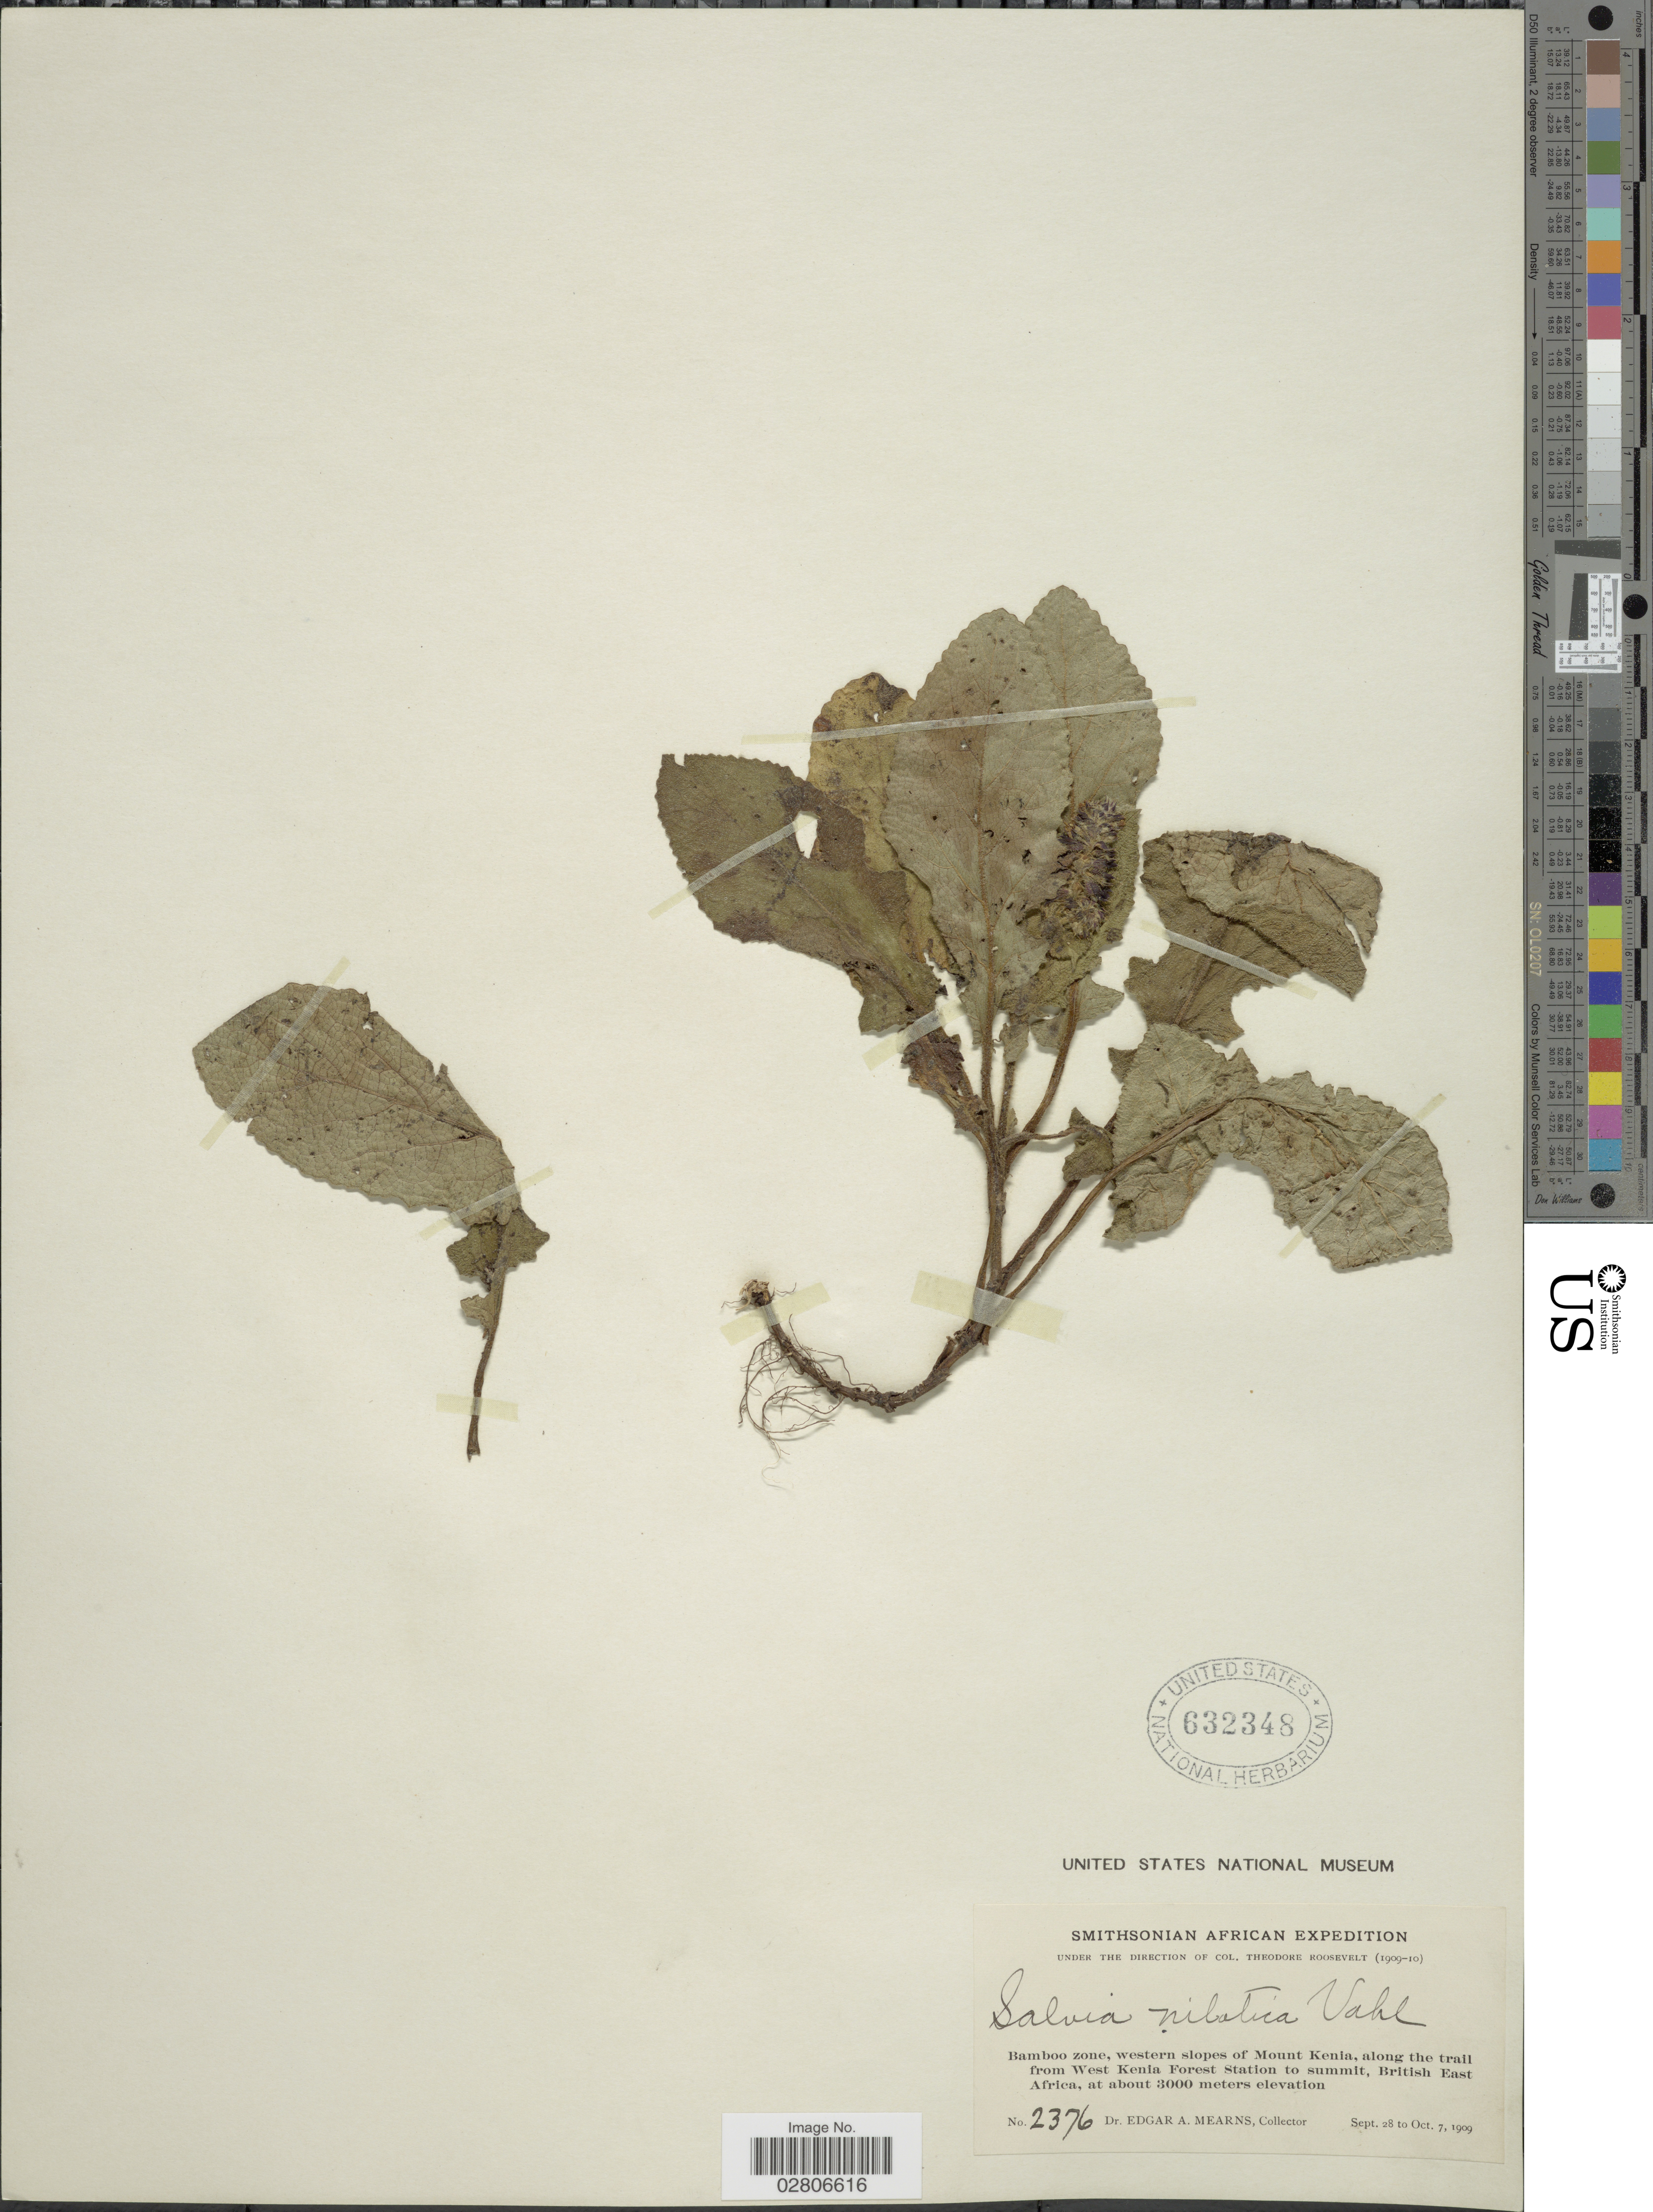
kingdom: Plantae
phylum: Tracheophyta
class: Magnoliopsida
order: Lamiales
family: Lamiaceae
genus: Salvia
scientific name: Salvia nilotica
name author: Juss. ex Jacq.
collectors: E. A. Mearns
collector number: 2376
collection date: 1909-09-28/1909-10-07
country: Kenya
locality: Bamboo zone, western slopes of Mount Kenia, along the trail from West Kenia Forest Station to summit, British East Africa.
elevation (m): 3000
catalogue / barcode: US 632348